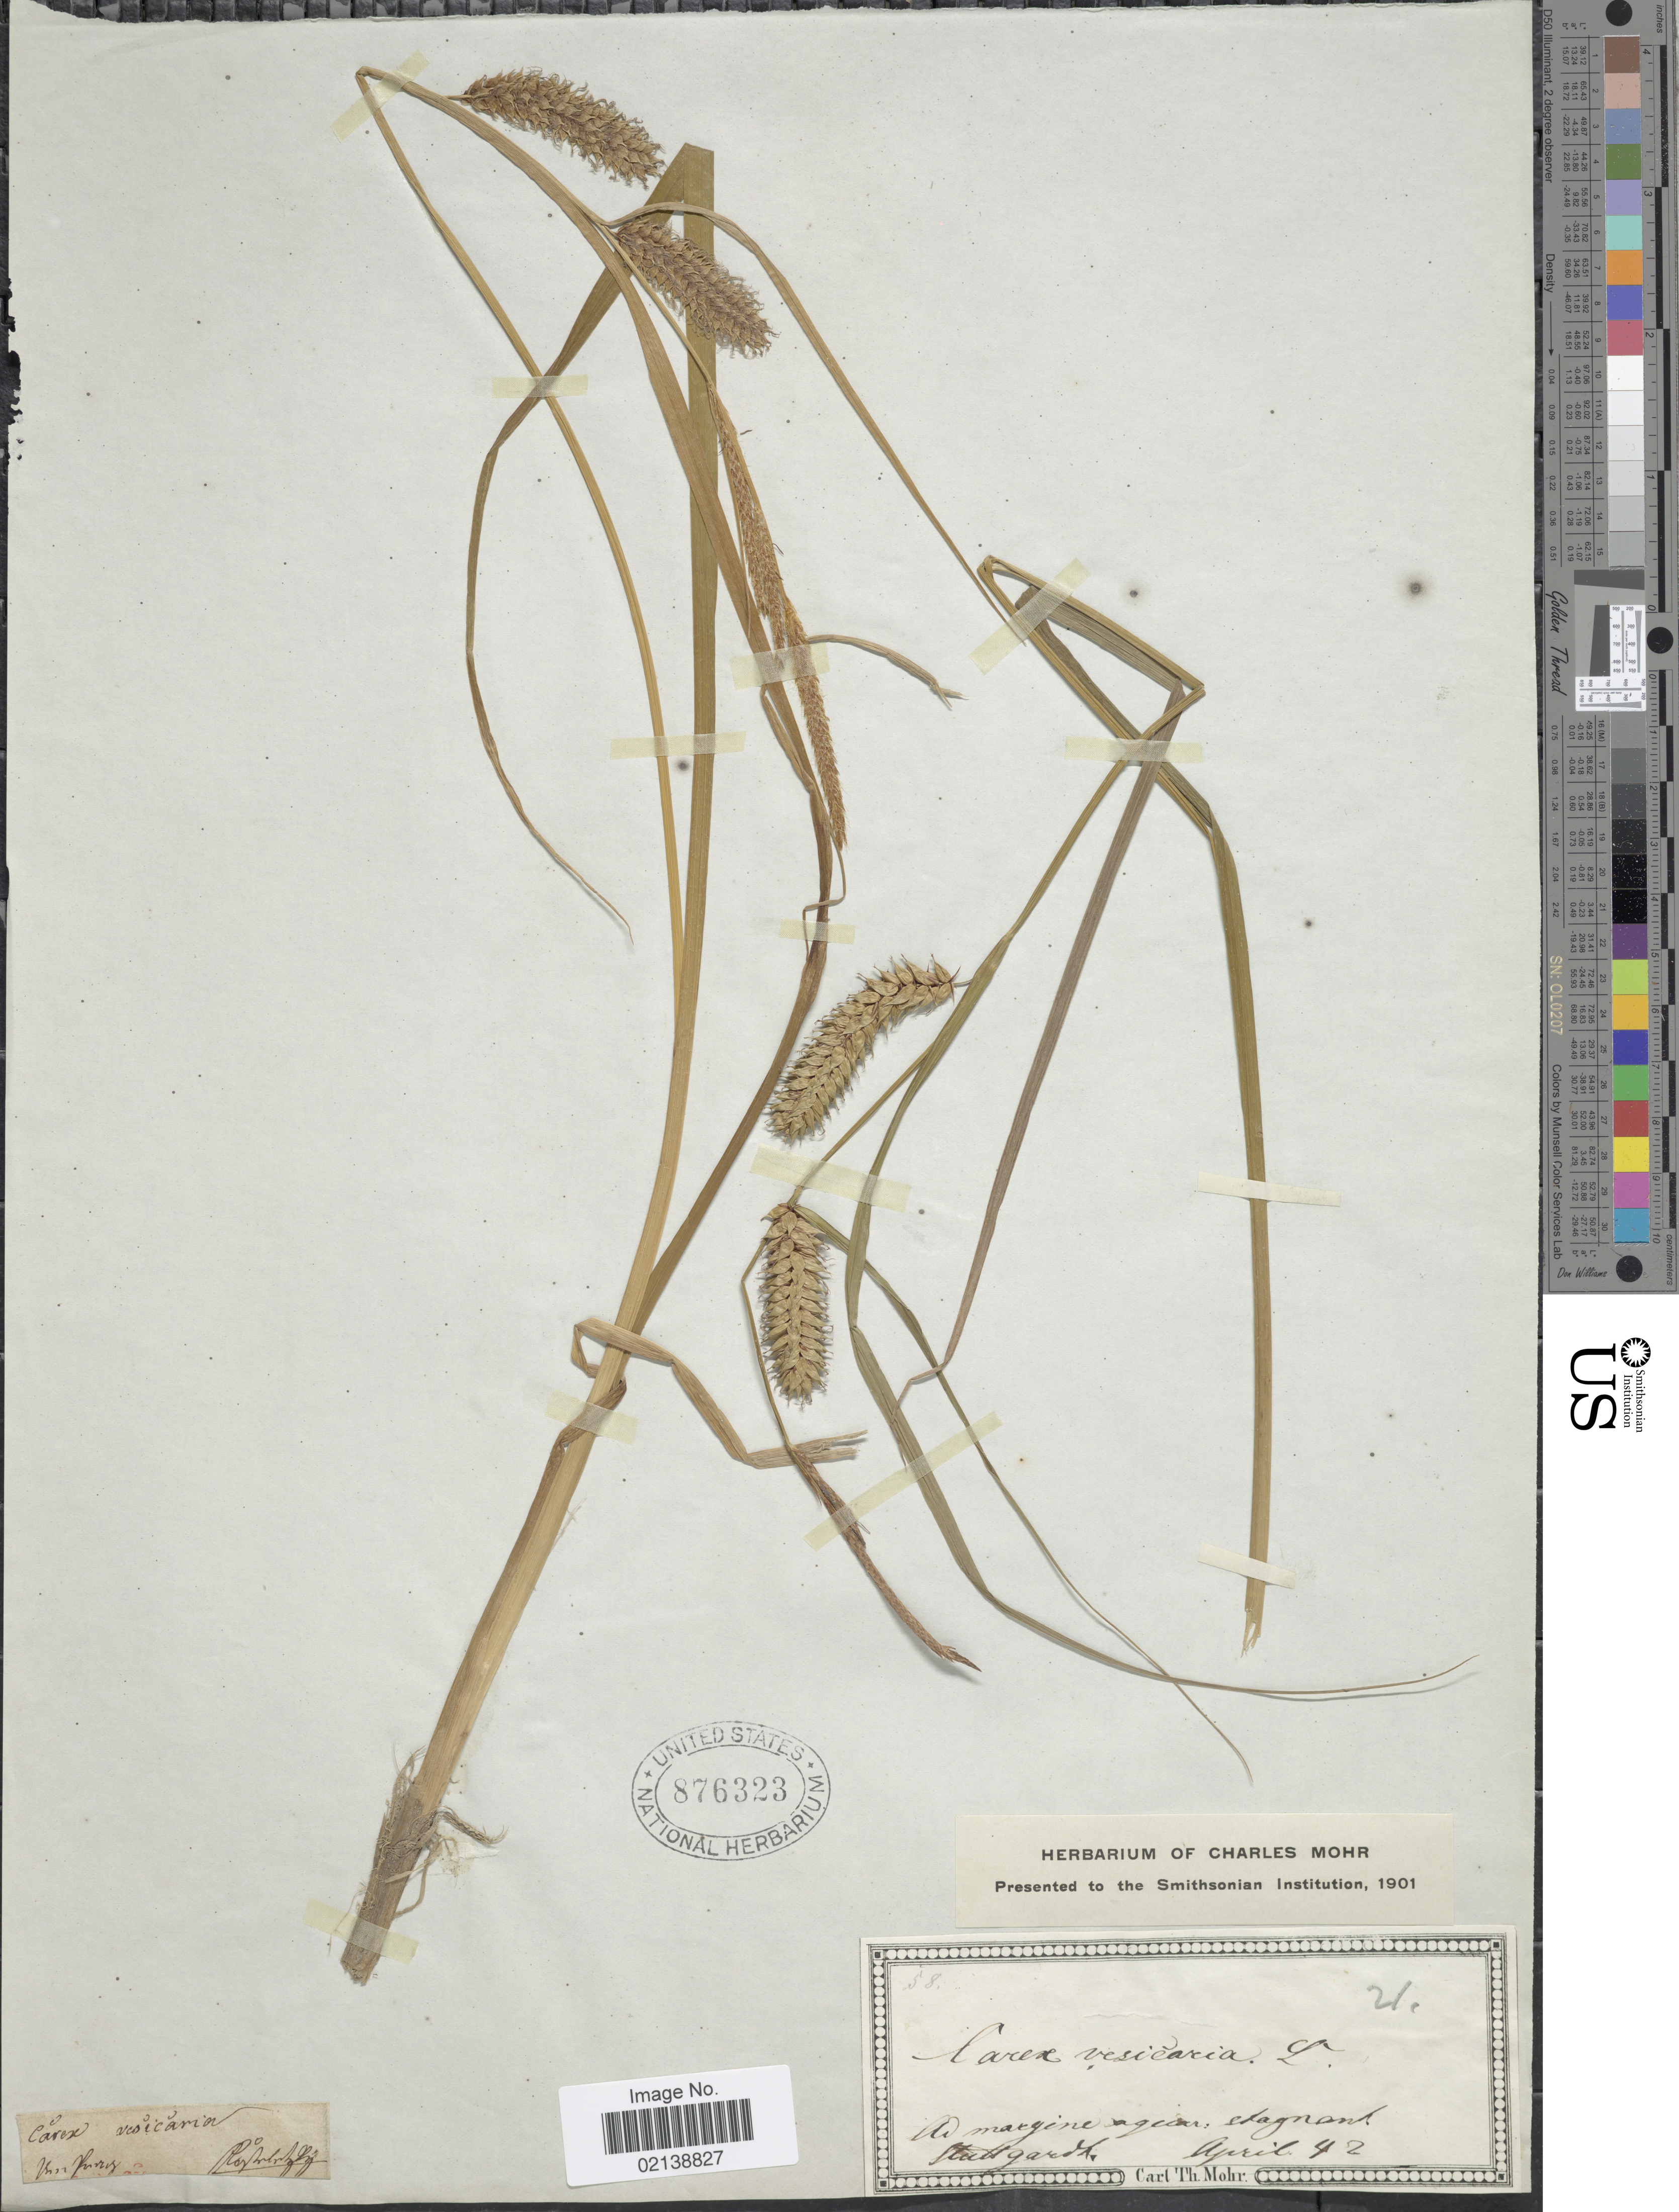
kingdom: Plantae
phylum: Tracheophyta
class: Liliopsida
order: Poales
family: Cyperaceae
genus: Carex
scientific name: Carex vesicaria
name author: L.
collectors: Mohr, C. T. (herbarium)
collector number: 58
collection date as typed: Transcribed d/m/y: /4/42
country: Germany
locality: Ad margine aquiar: stagnat Stuttgard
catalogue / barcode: US 876323